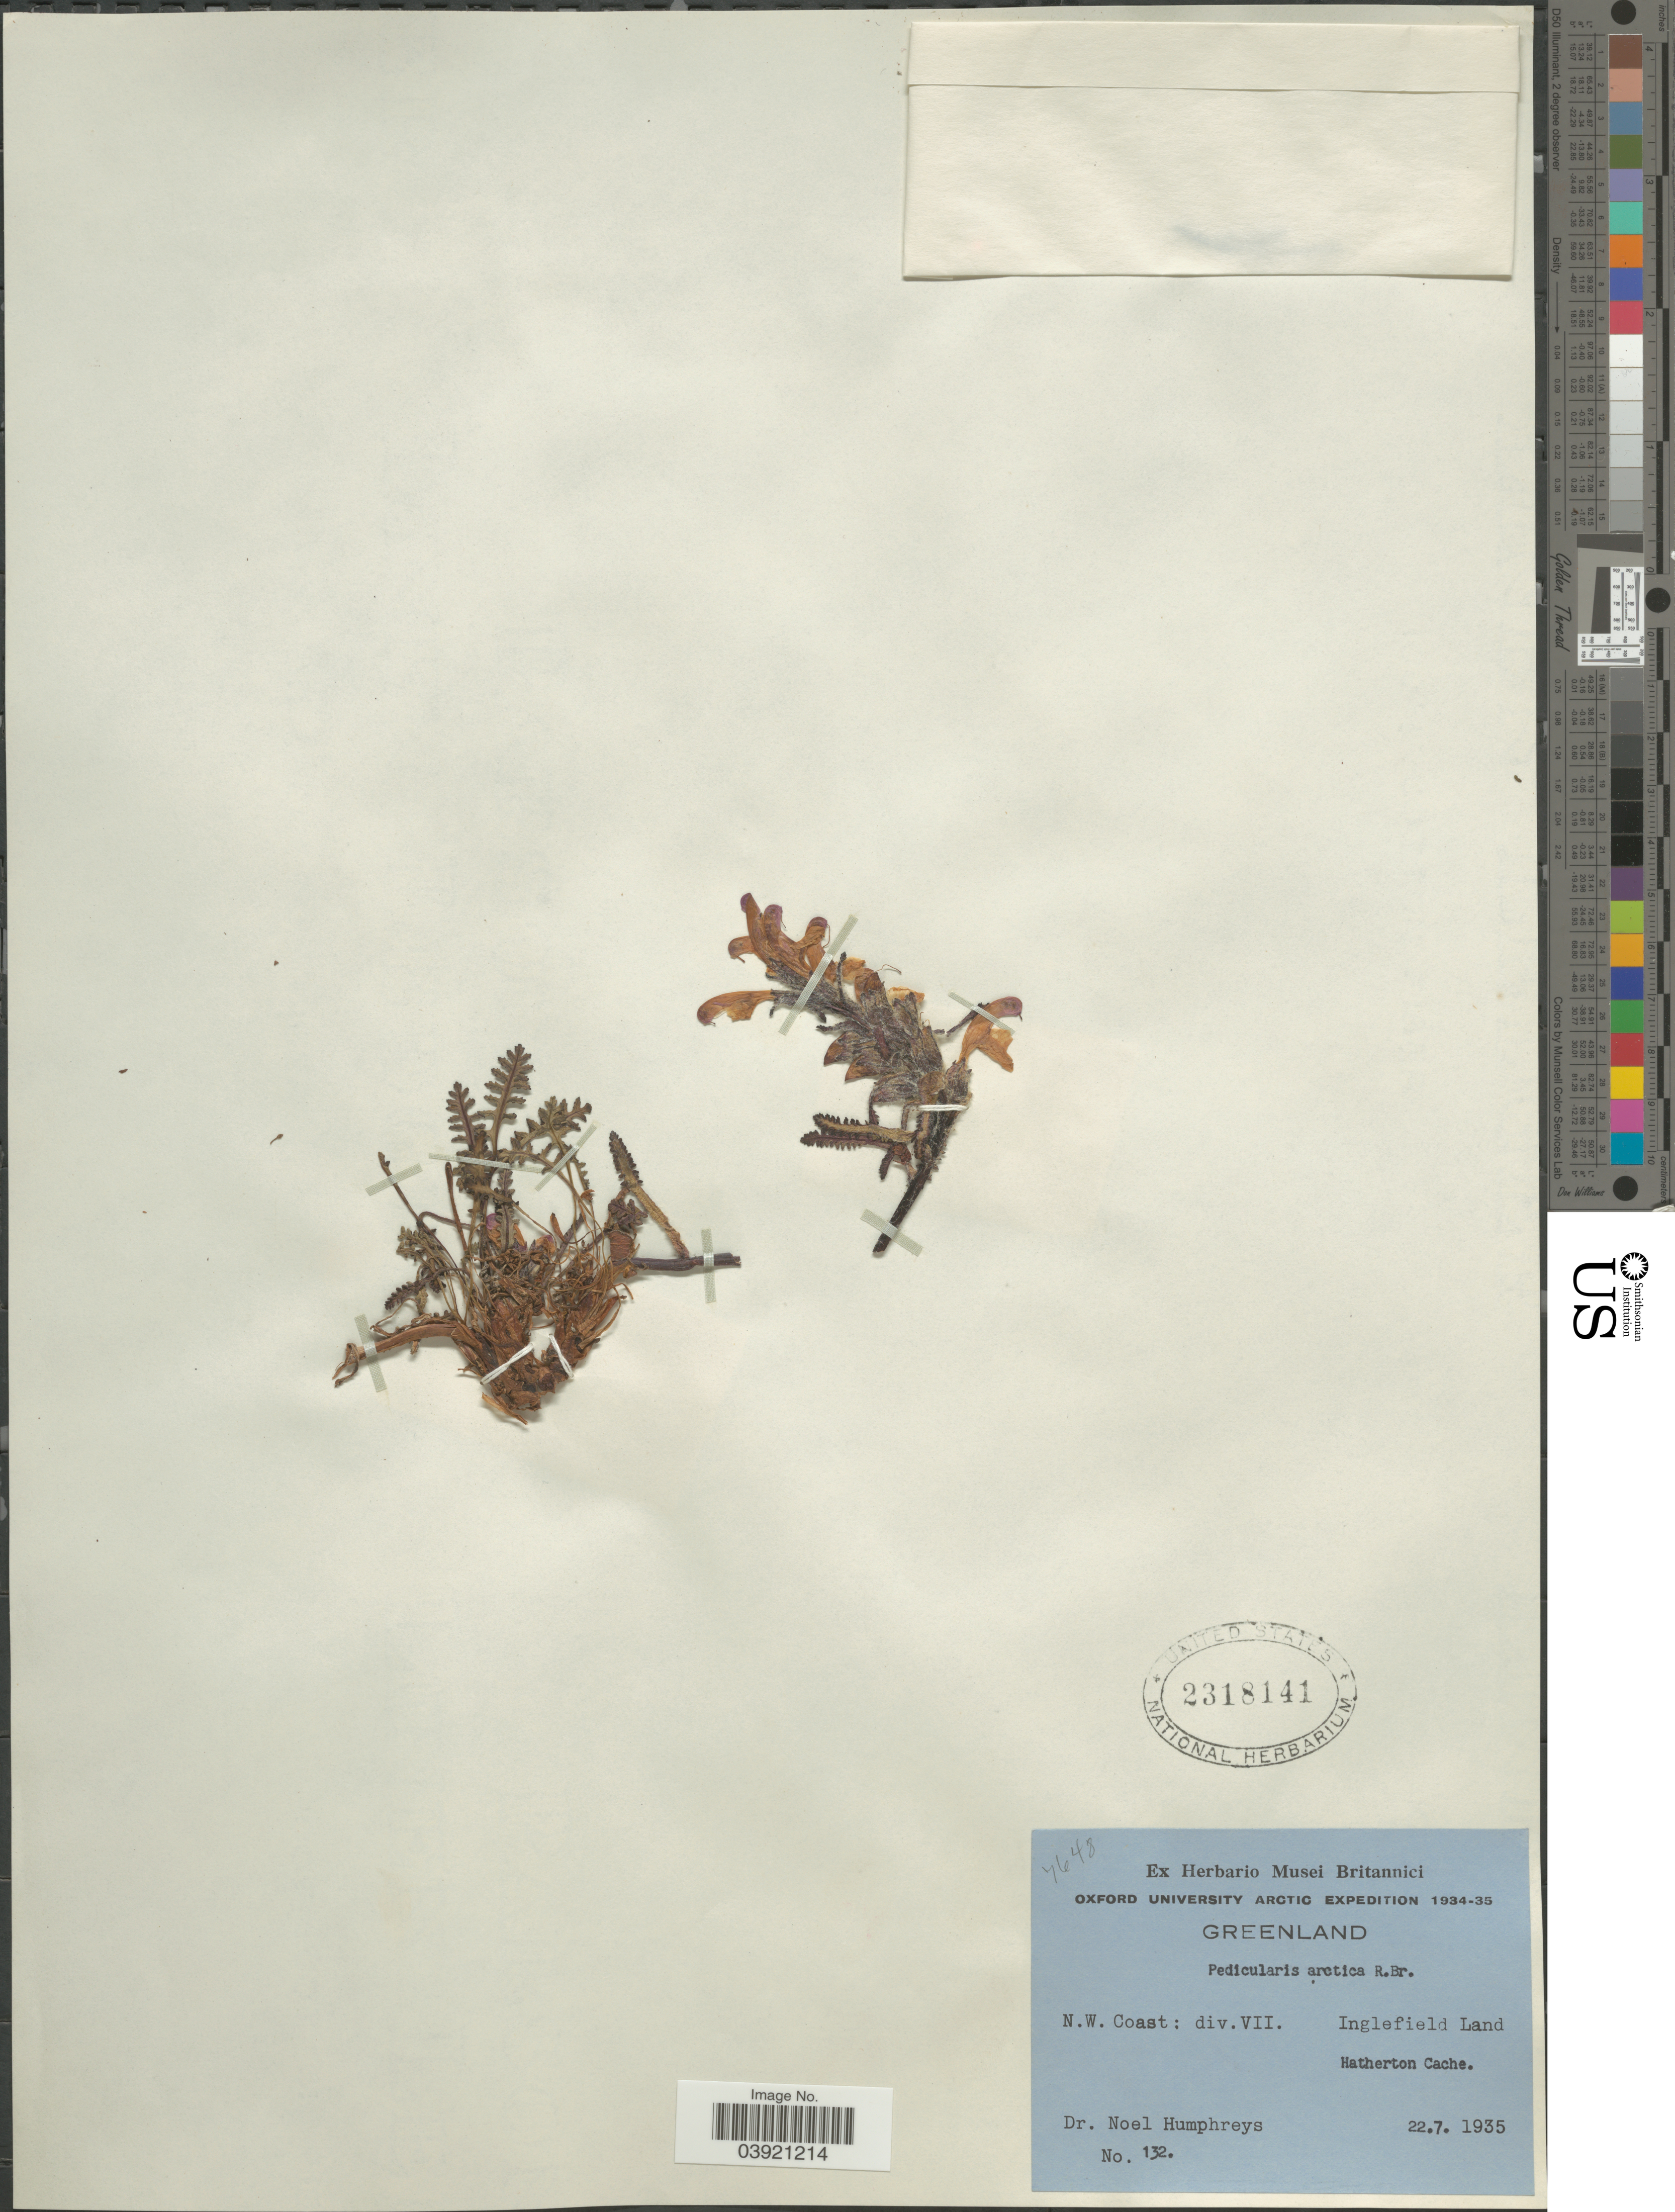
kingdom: Plantae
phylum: Tracheophyta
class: Magnoliopsida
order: Lamiales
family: Orobanchaceae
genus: Pedicularis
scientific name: Pedicularis arctica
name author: R. Br.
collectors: N. Humphreys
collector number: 132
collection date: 1935-07-22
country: Greenland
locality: N. W. Coast: div. VII. Inglefield Land. Hatherton Cache.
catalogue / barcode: US 2318141